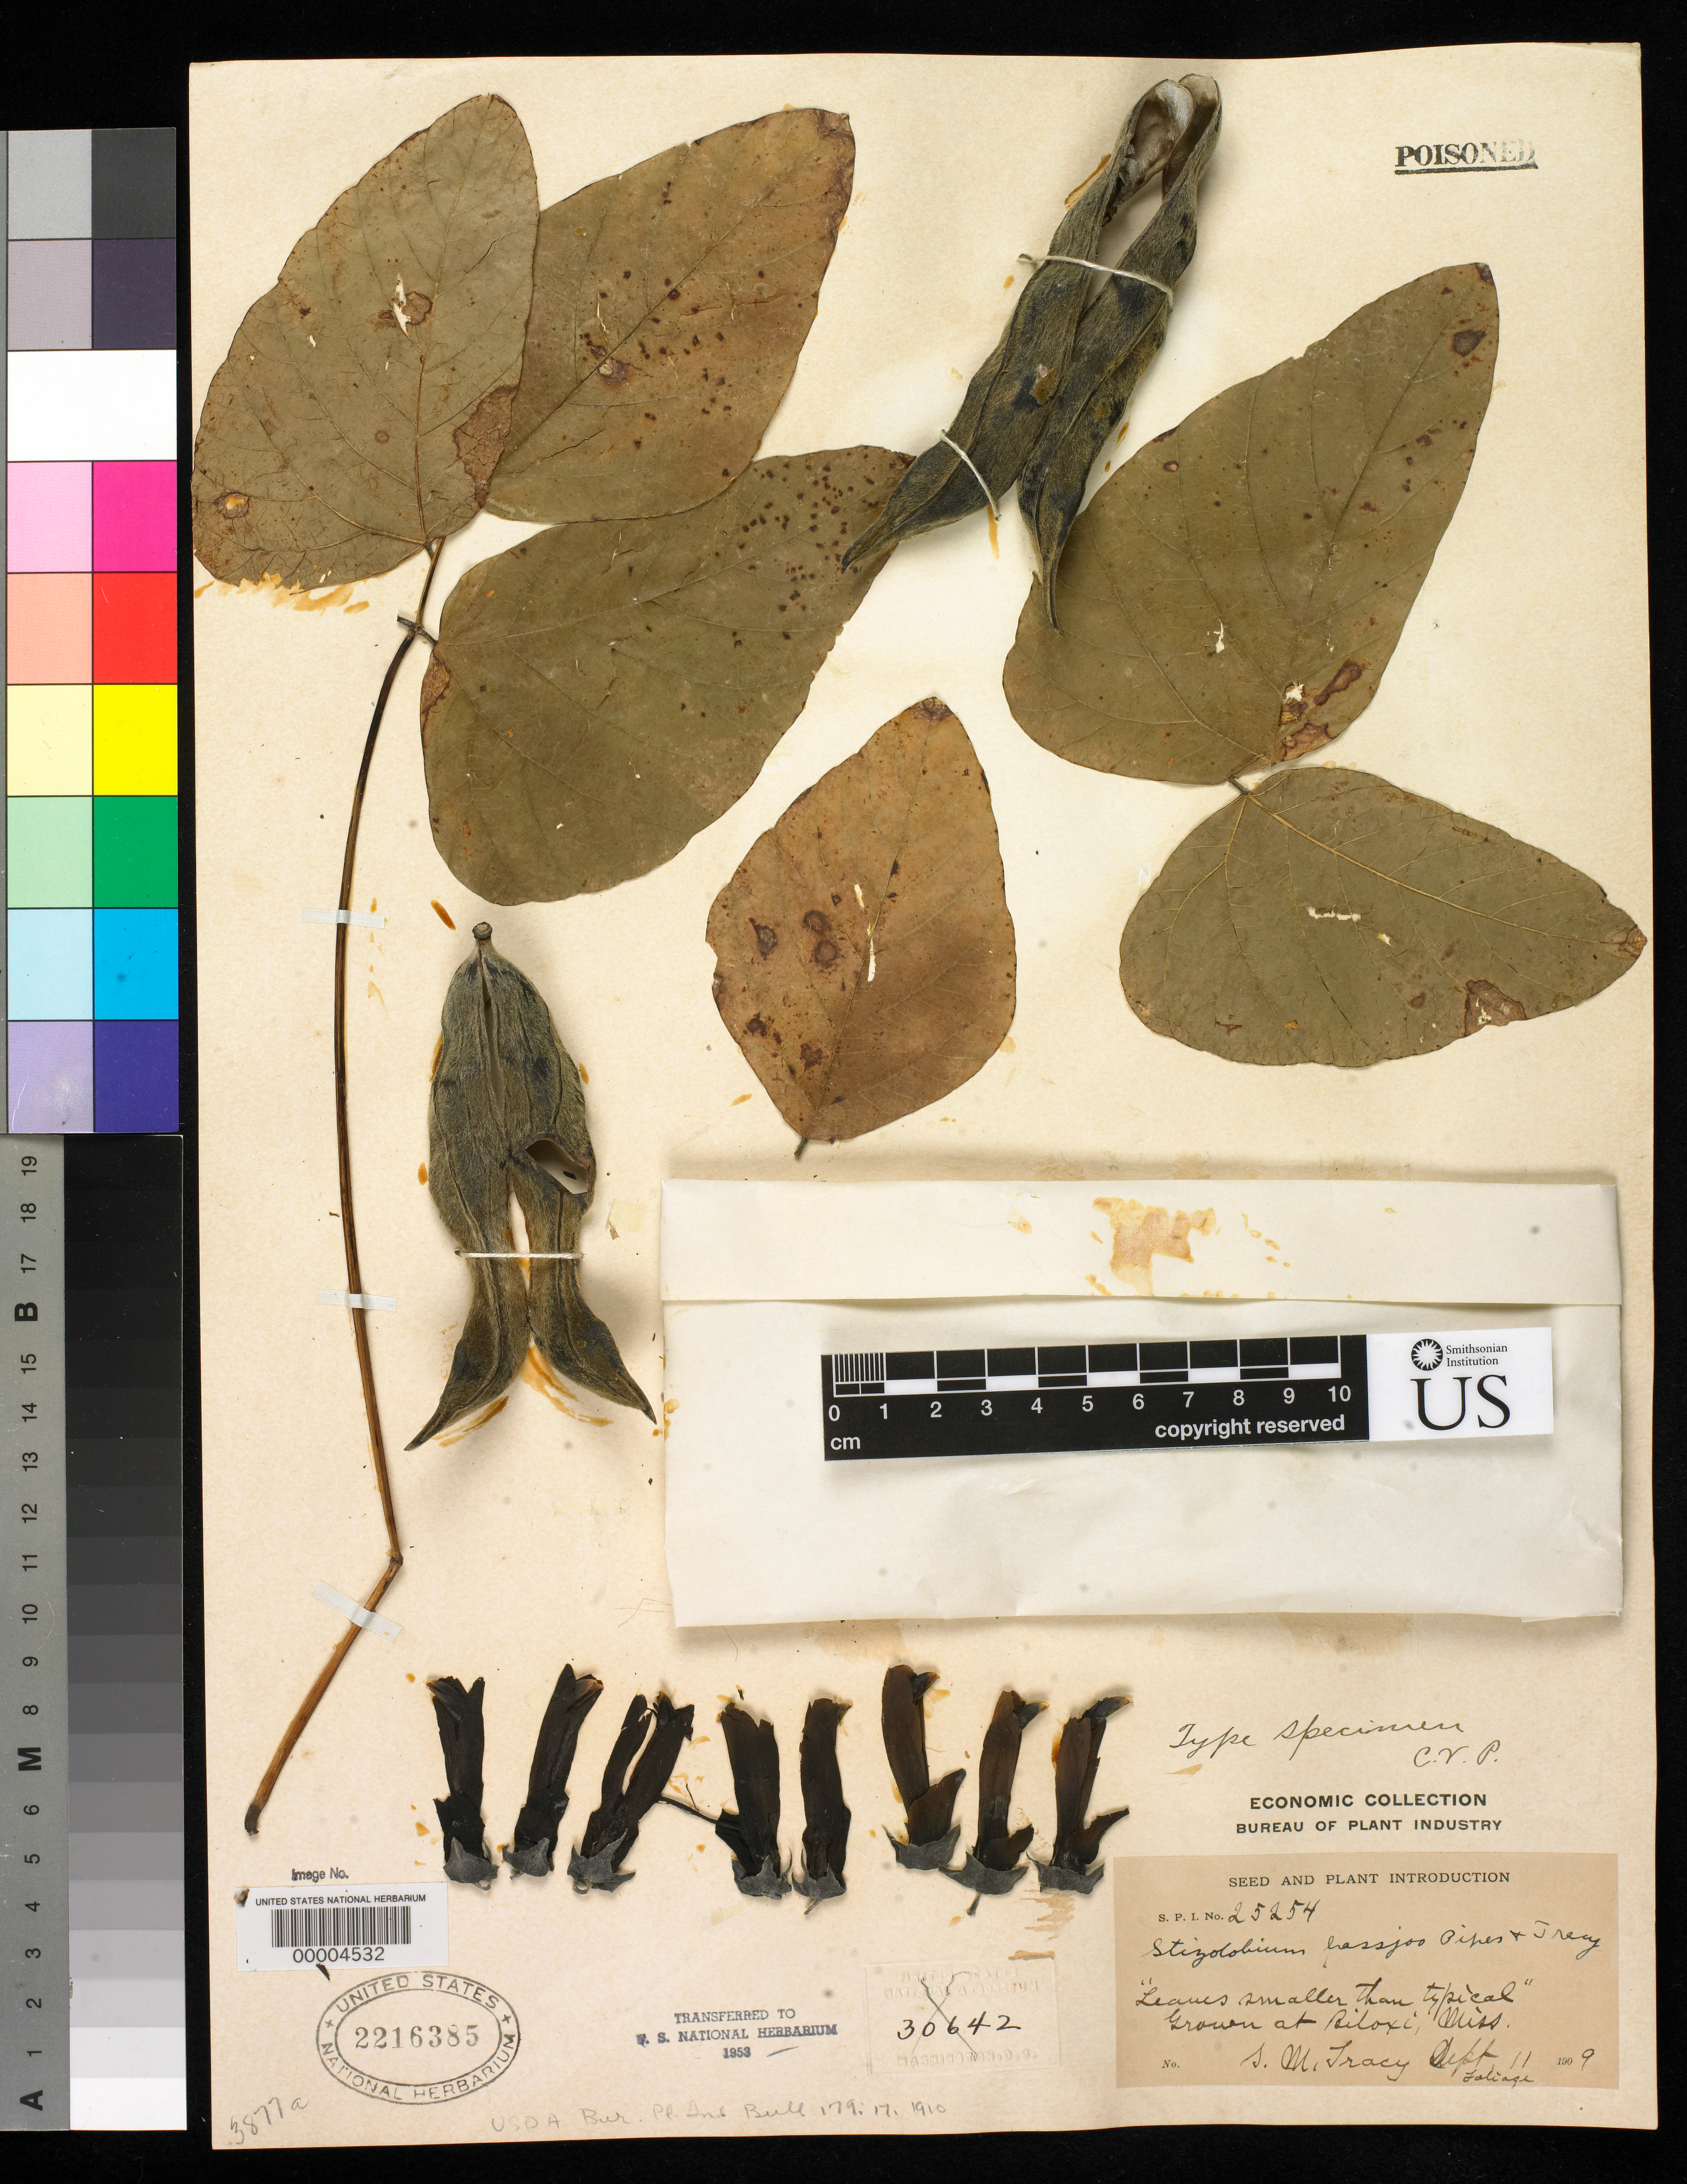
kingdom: Plantae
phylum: Tracheophyta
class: Magnoliopsida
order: Fabales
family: Fabaceae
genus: Stizolobium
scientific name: Stizolobium hassjoo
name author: Piper & Tracy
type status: Type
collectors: S. M. Tracy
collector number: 25254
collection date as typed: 11 Sep 1909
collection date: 1909-09-11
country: United States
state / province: Mississippi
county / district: Harrison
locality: Biloxi.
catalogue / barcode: US 2216385